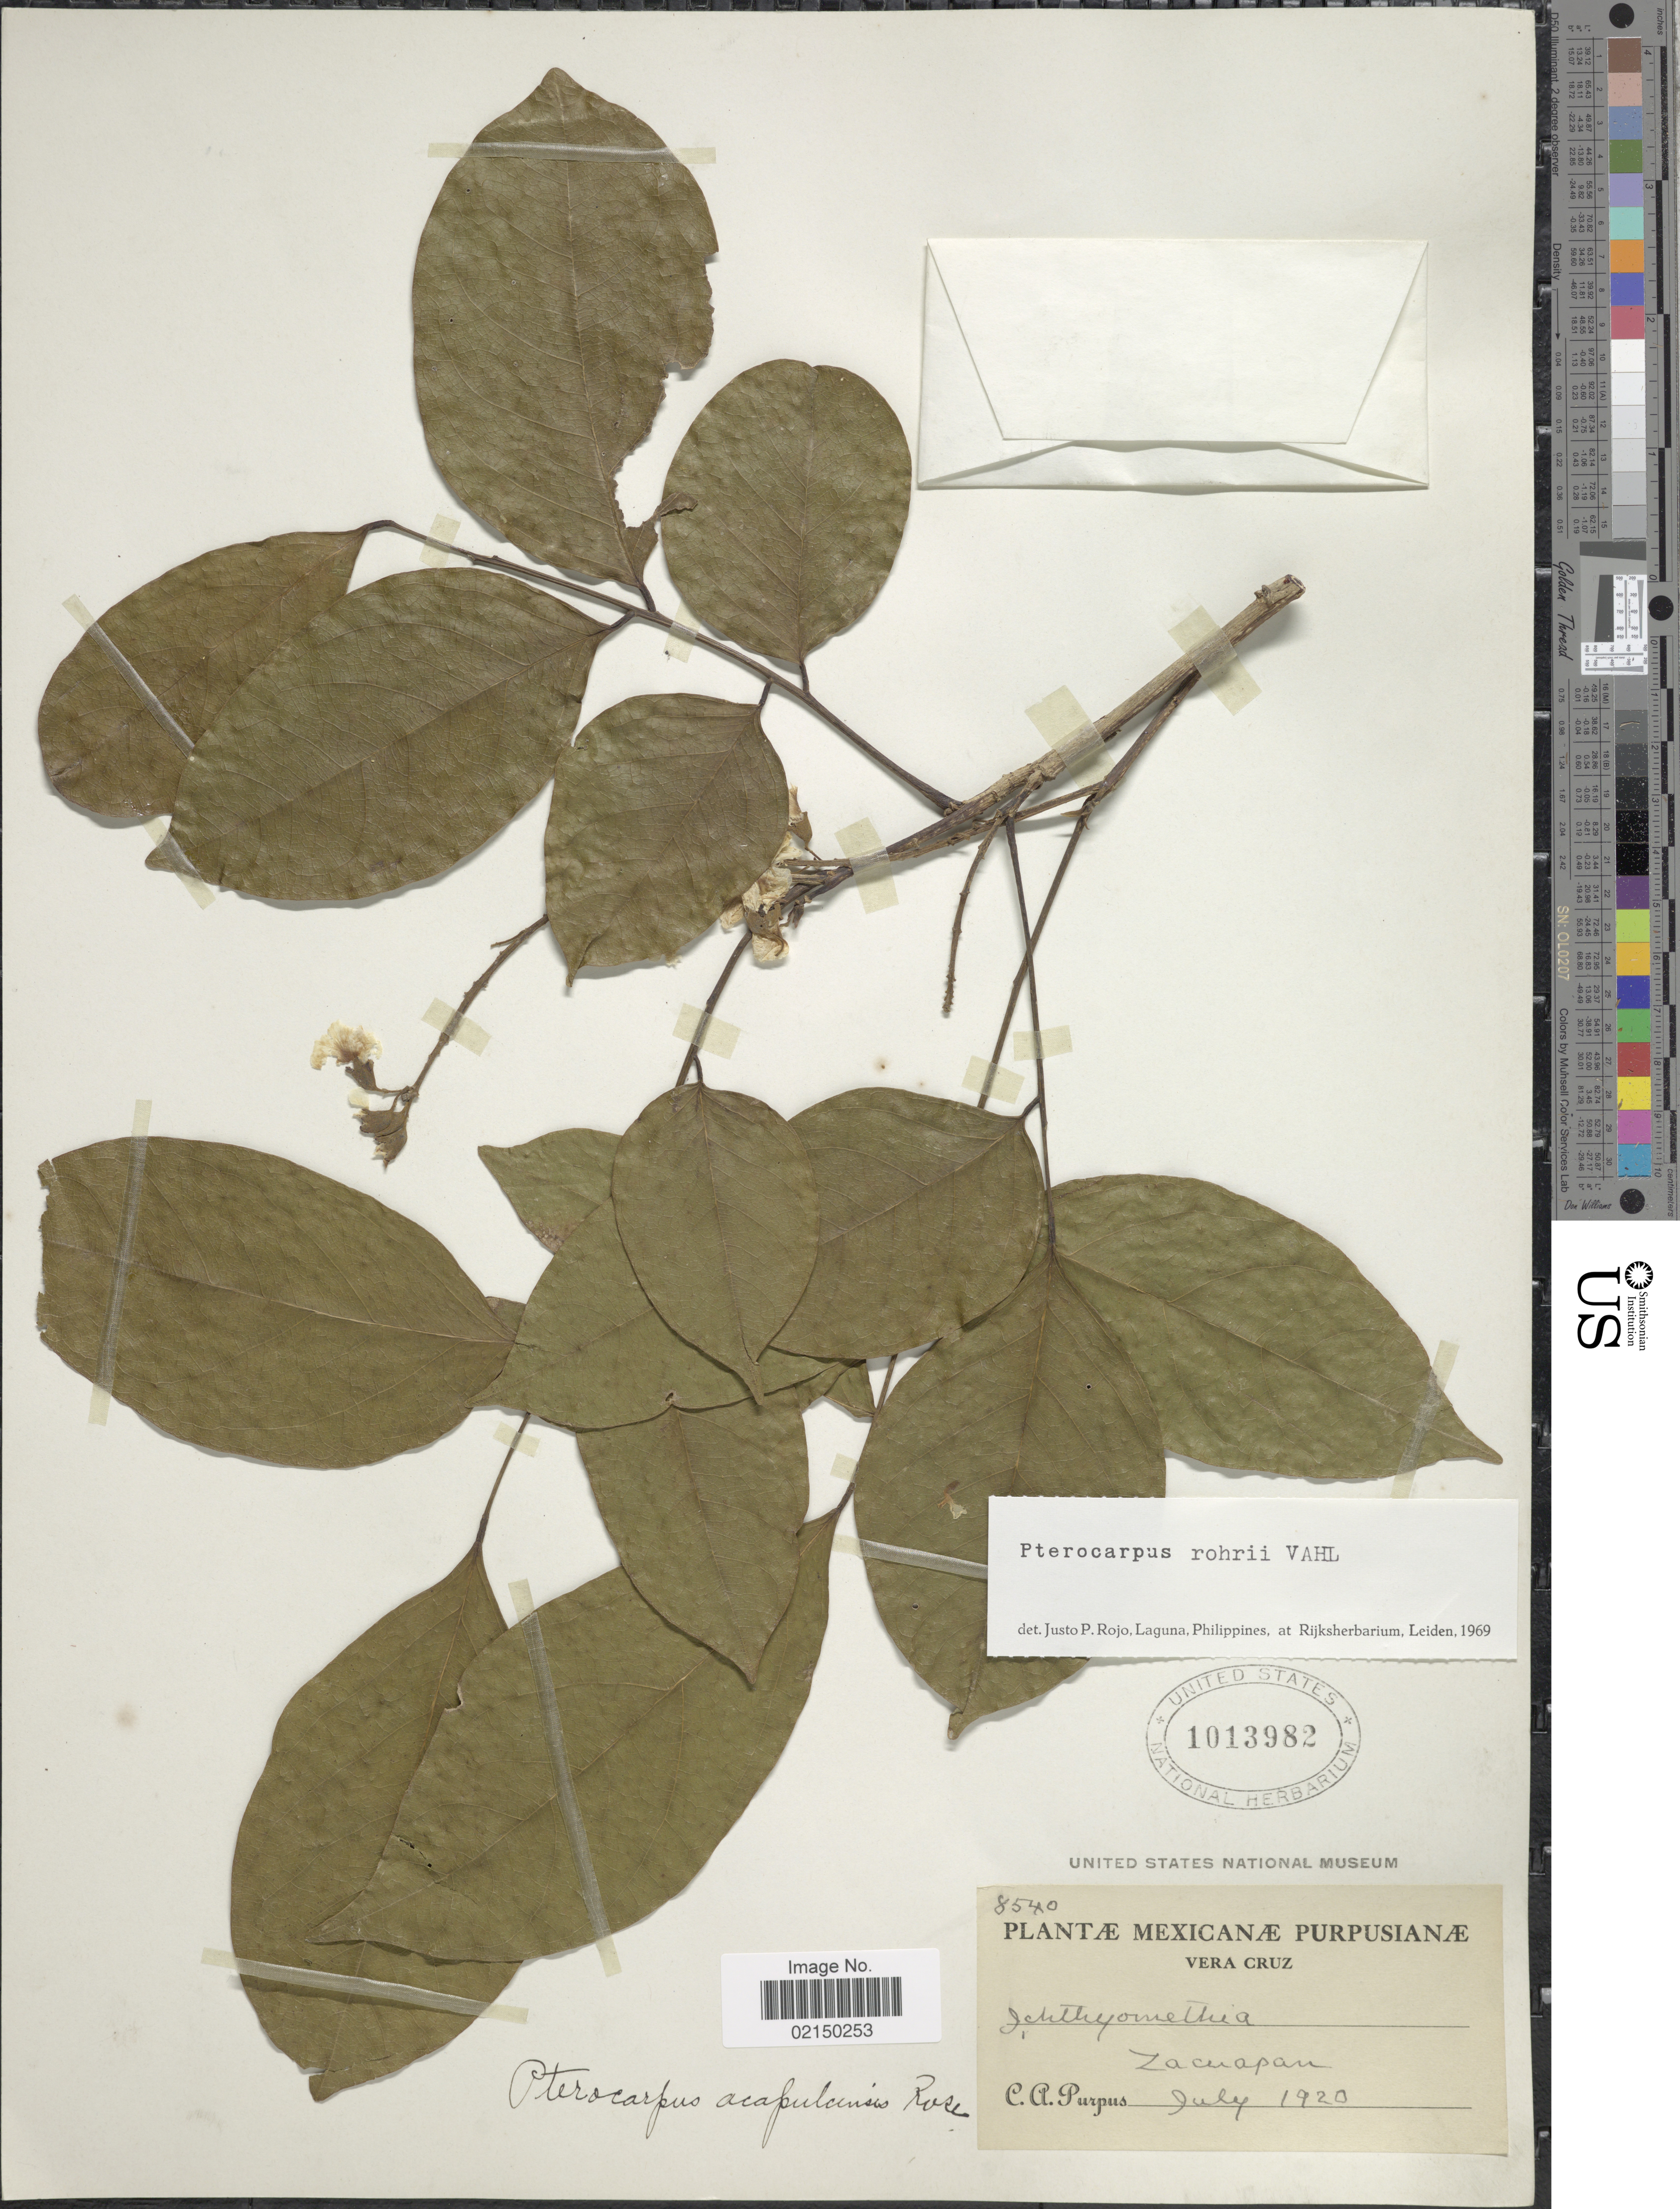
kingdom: Plantae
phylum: Tracheophyta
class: Magnoliopsida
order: Fabales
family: Fabaceae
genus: Pterocarpus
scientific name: Pterocarpus rohrii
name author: Vahl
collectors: C. A. Purpus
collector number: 8540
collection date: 1920-07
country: Mexico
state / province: Veracruz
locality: Vera Cruz, Mexicanae Purpusianae, Zacuapan.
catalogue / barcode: US 1013982